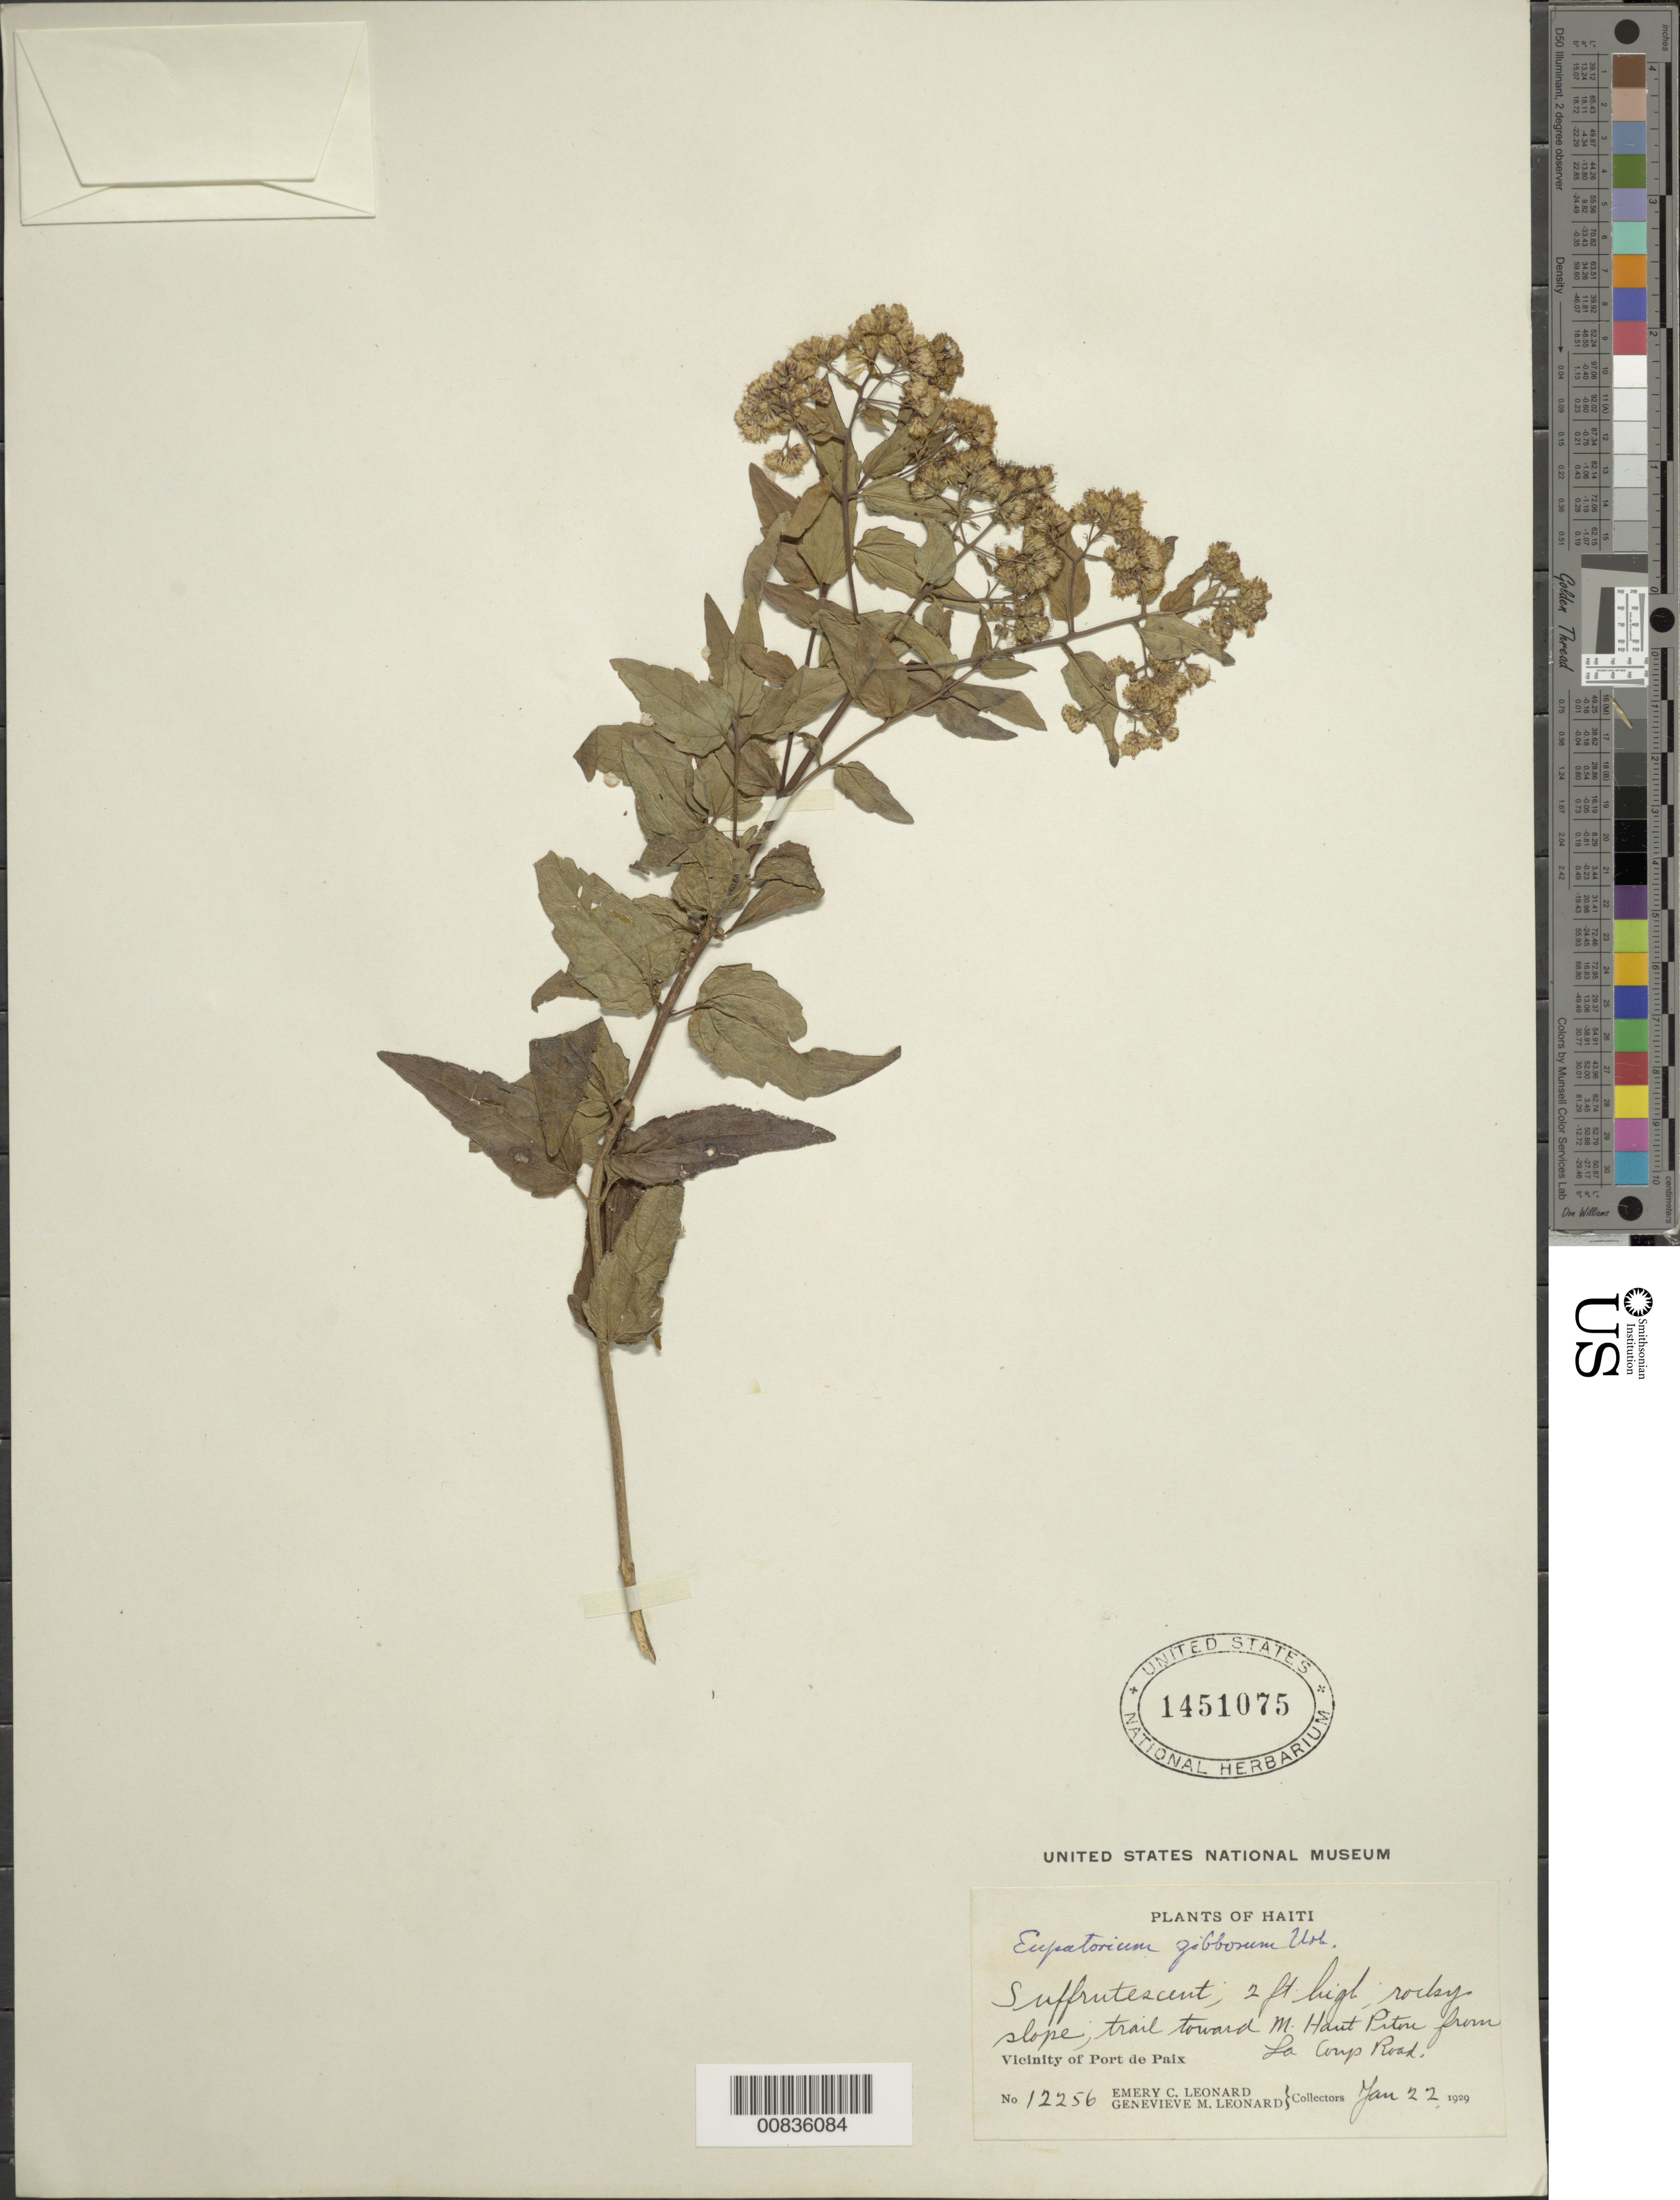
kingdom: Plantae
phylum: Tracheophyta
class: Magnoliopsida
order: Asterales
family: Asteraceae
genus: Koanophyllon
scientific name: Koanophyllon gibbosum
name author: (Urb.) R.M. King & H. Rob.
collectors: E. C. Leonard & G. M. Leonard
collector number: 12256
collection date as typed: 22 Jan 1929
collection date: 1929-01-22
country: Haiti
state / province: Nord-Ouest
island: Hispaniola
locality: Vicinity of Port de Paix, trail toward M. Haut Piton from La Coup road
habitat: Rocky slope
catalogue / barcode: US 1451075